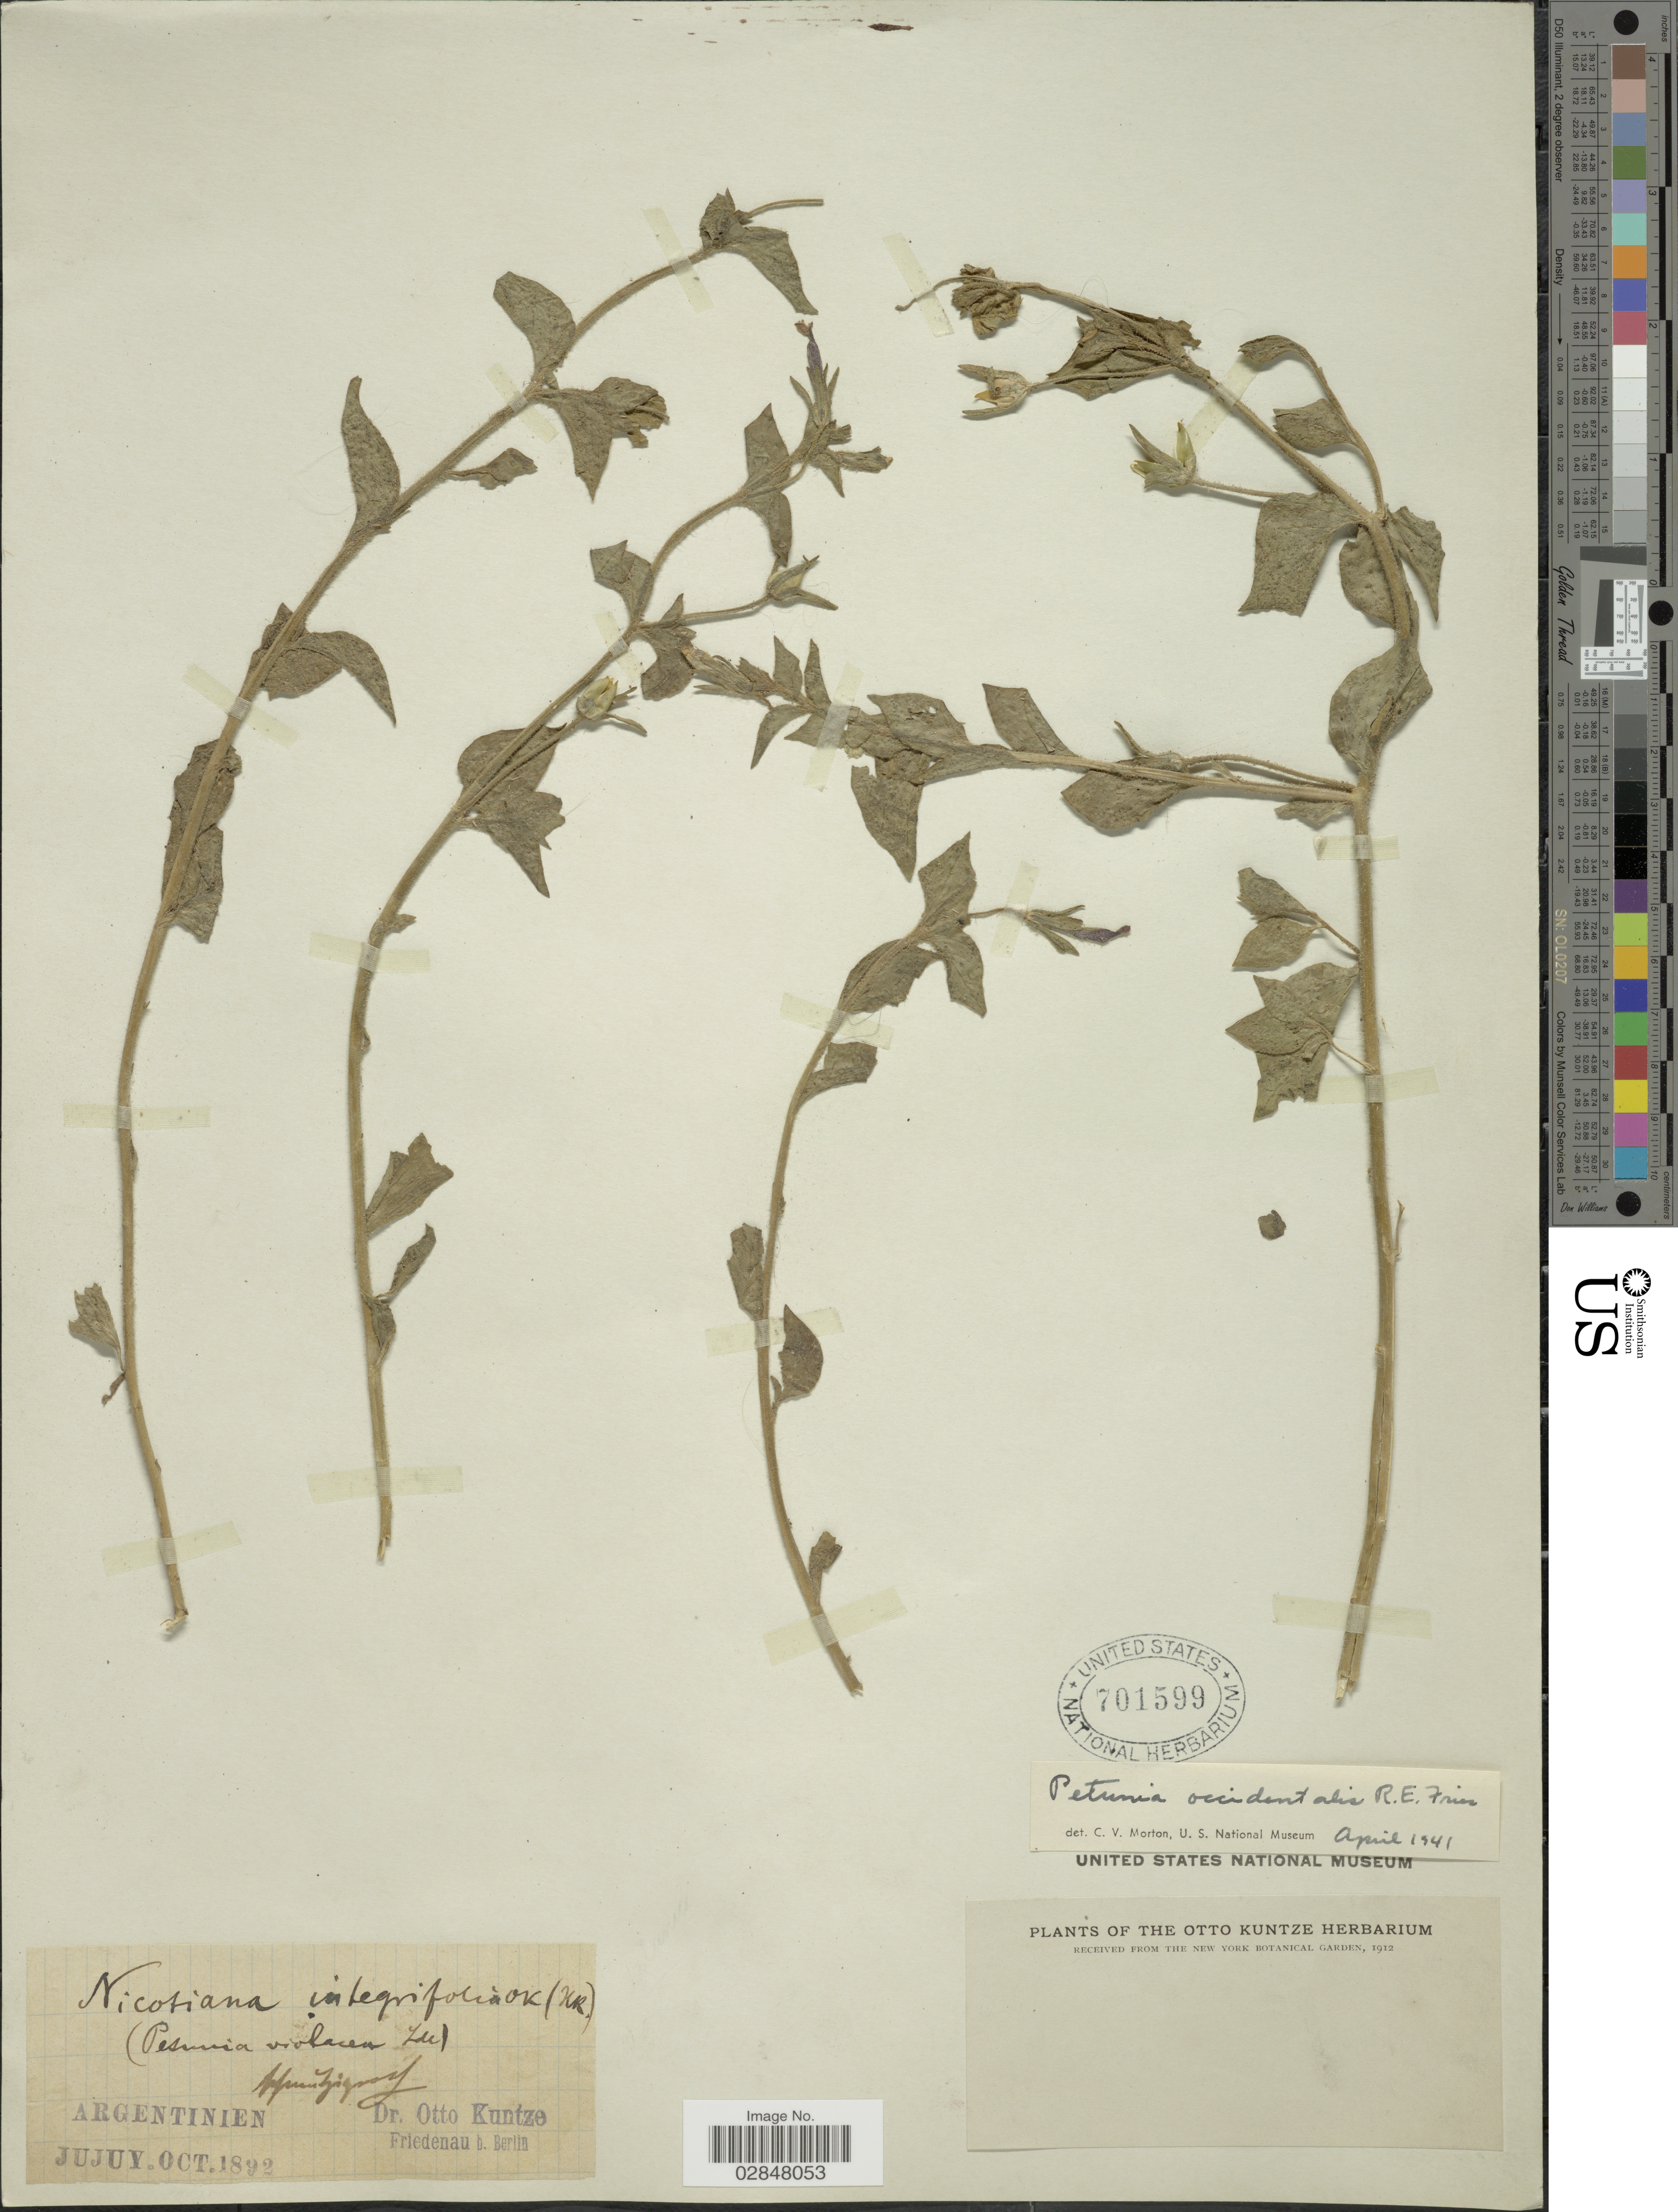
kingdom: Plantae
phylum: Tracheophyta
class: Magnoliopsida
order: Solanales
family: Solanaceae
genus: Petunia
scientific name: Petunia occidentalis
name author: R.E. Fr.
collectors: C.E.O. Kuntze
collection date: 1892-10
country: Argentina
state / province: Jujuy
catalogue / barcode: US 701599